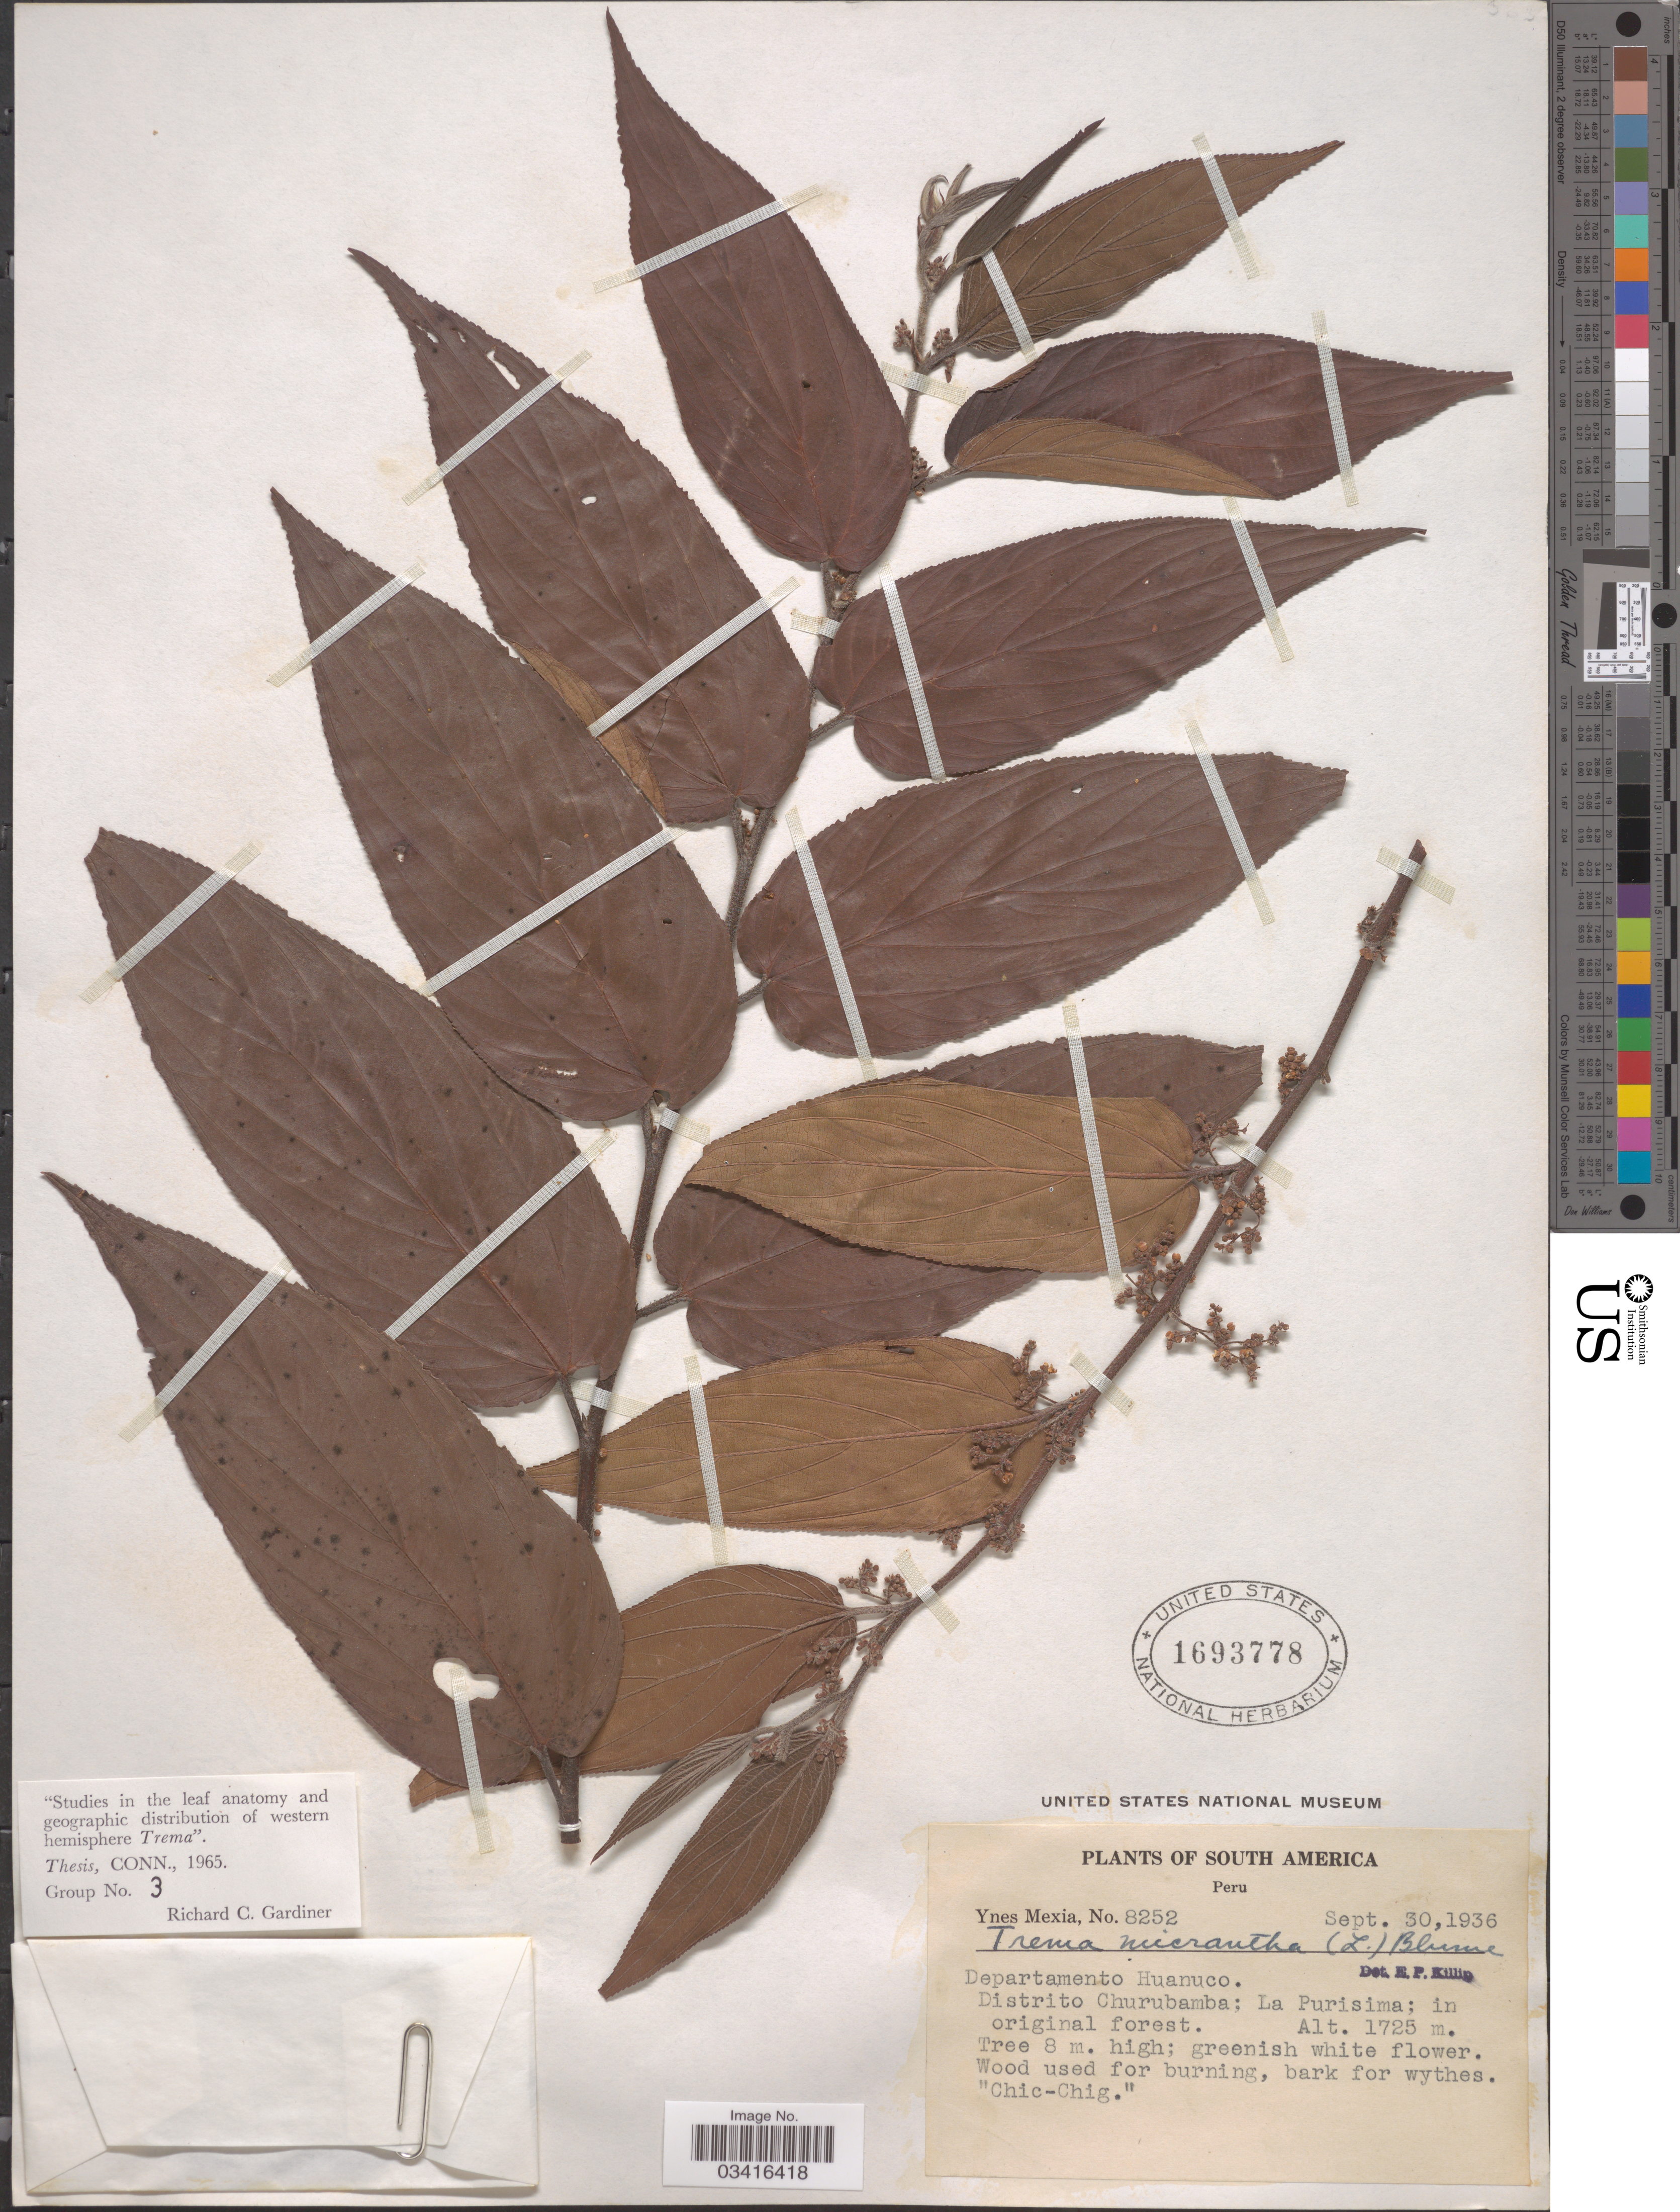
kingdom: Plantae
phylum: Tracheophyta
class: Magnoliopsida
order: Rosales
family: Cannabaceae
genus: Trema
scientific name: Trema micranthum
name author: (L.) Blume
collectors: Y. Mexia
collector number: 8252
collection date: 1936-09-30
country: Peru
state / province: Huánuco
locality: Departamento Huanuco. Distrito Churubamba; La Purisima; in original forest.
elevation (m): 1725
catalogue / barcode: US 1693778